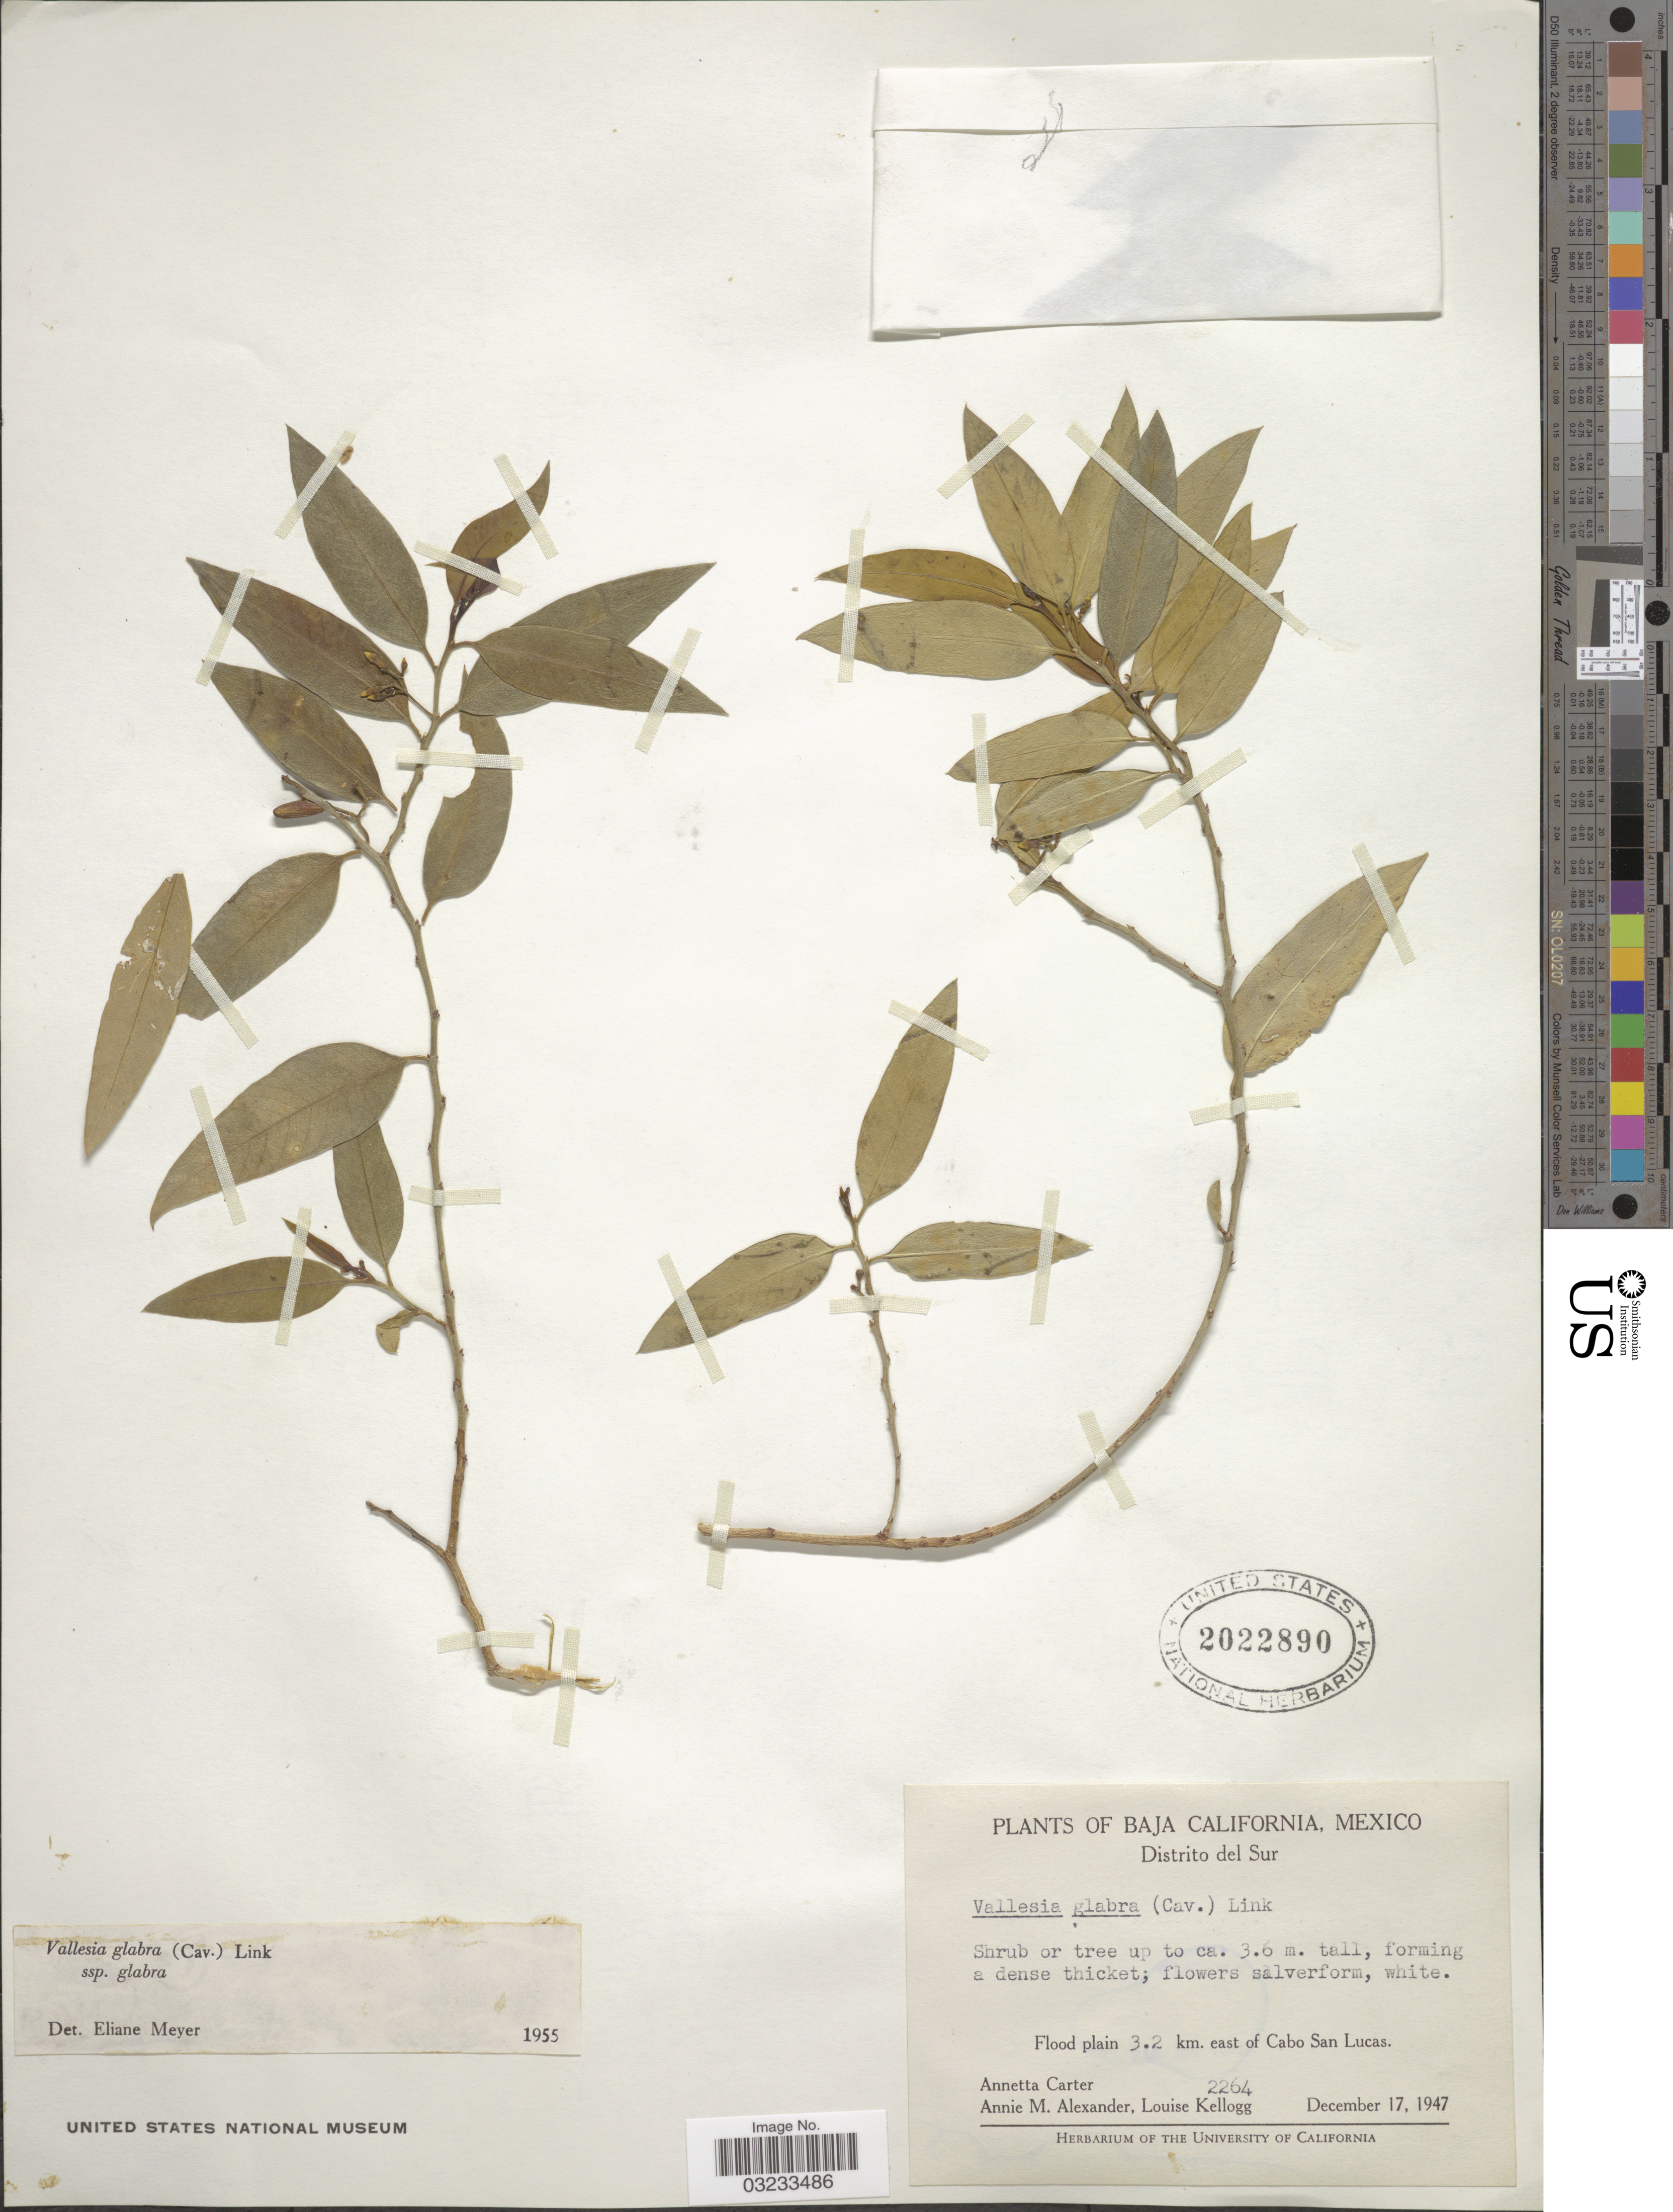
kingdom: Plantae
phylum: Tracheophyta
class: Magnoliopsida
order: Gentianales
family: Apocynaceae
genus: Vallesia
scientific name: Vallesia glabra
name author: (Cav.) Link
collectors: A. Carter, A. M. Alexander & L. Kellogg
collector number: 2264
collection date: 1947-12-17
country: Mexico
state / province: Baja California Sur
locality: Baja California, Mexico, Distrito del Sur, Flood plain 3.2 km. east of Cabo San Lucas.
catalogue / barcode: US 2022890